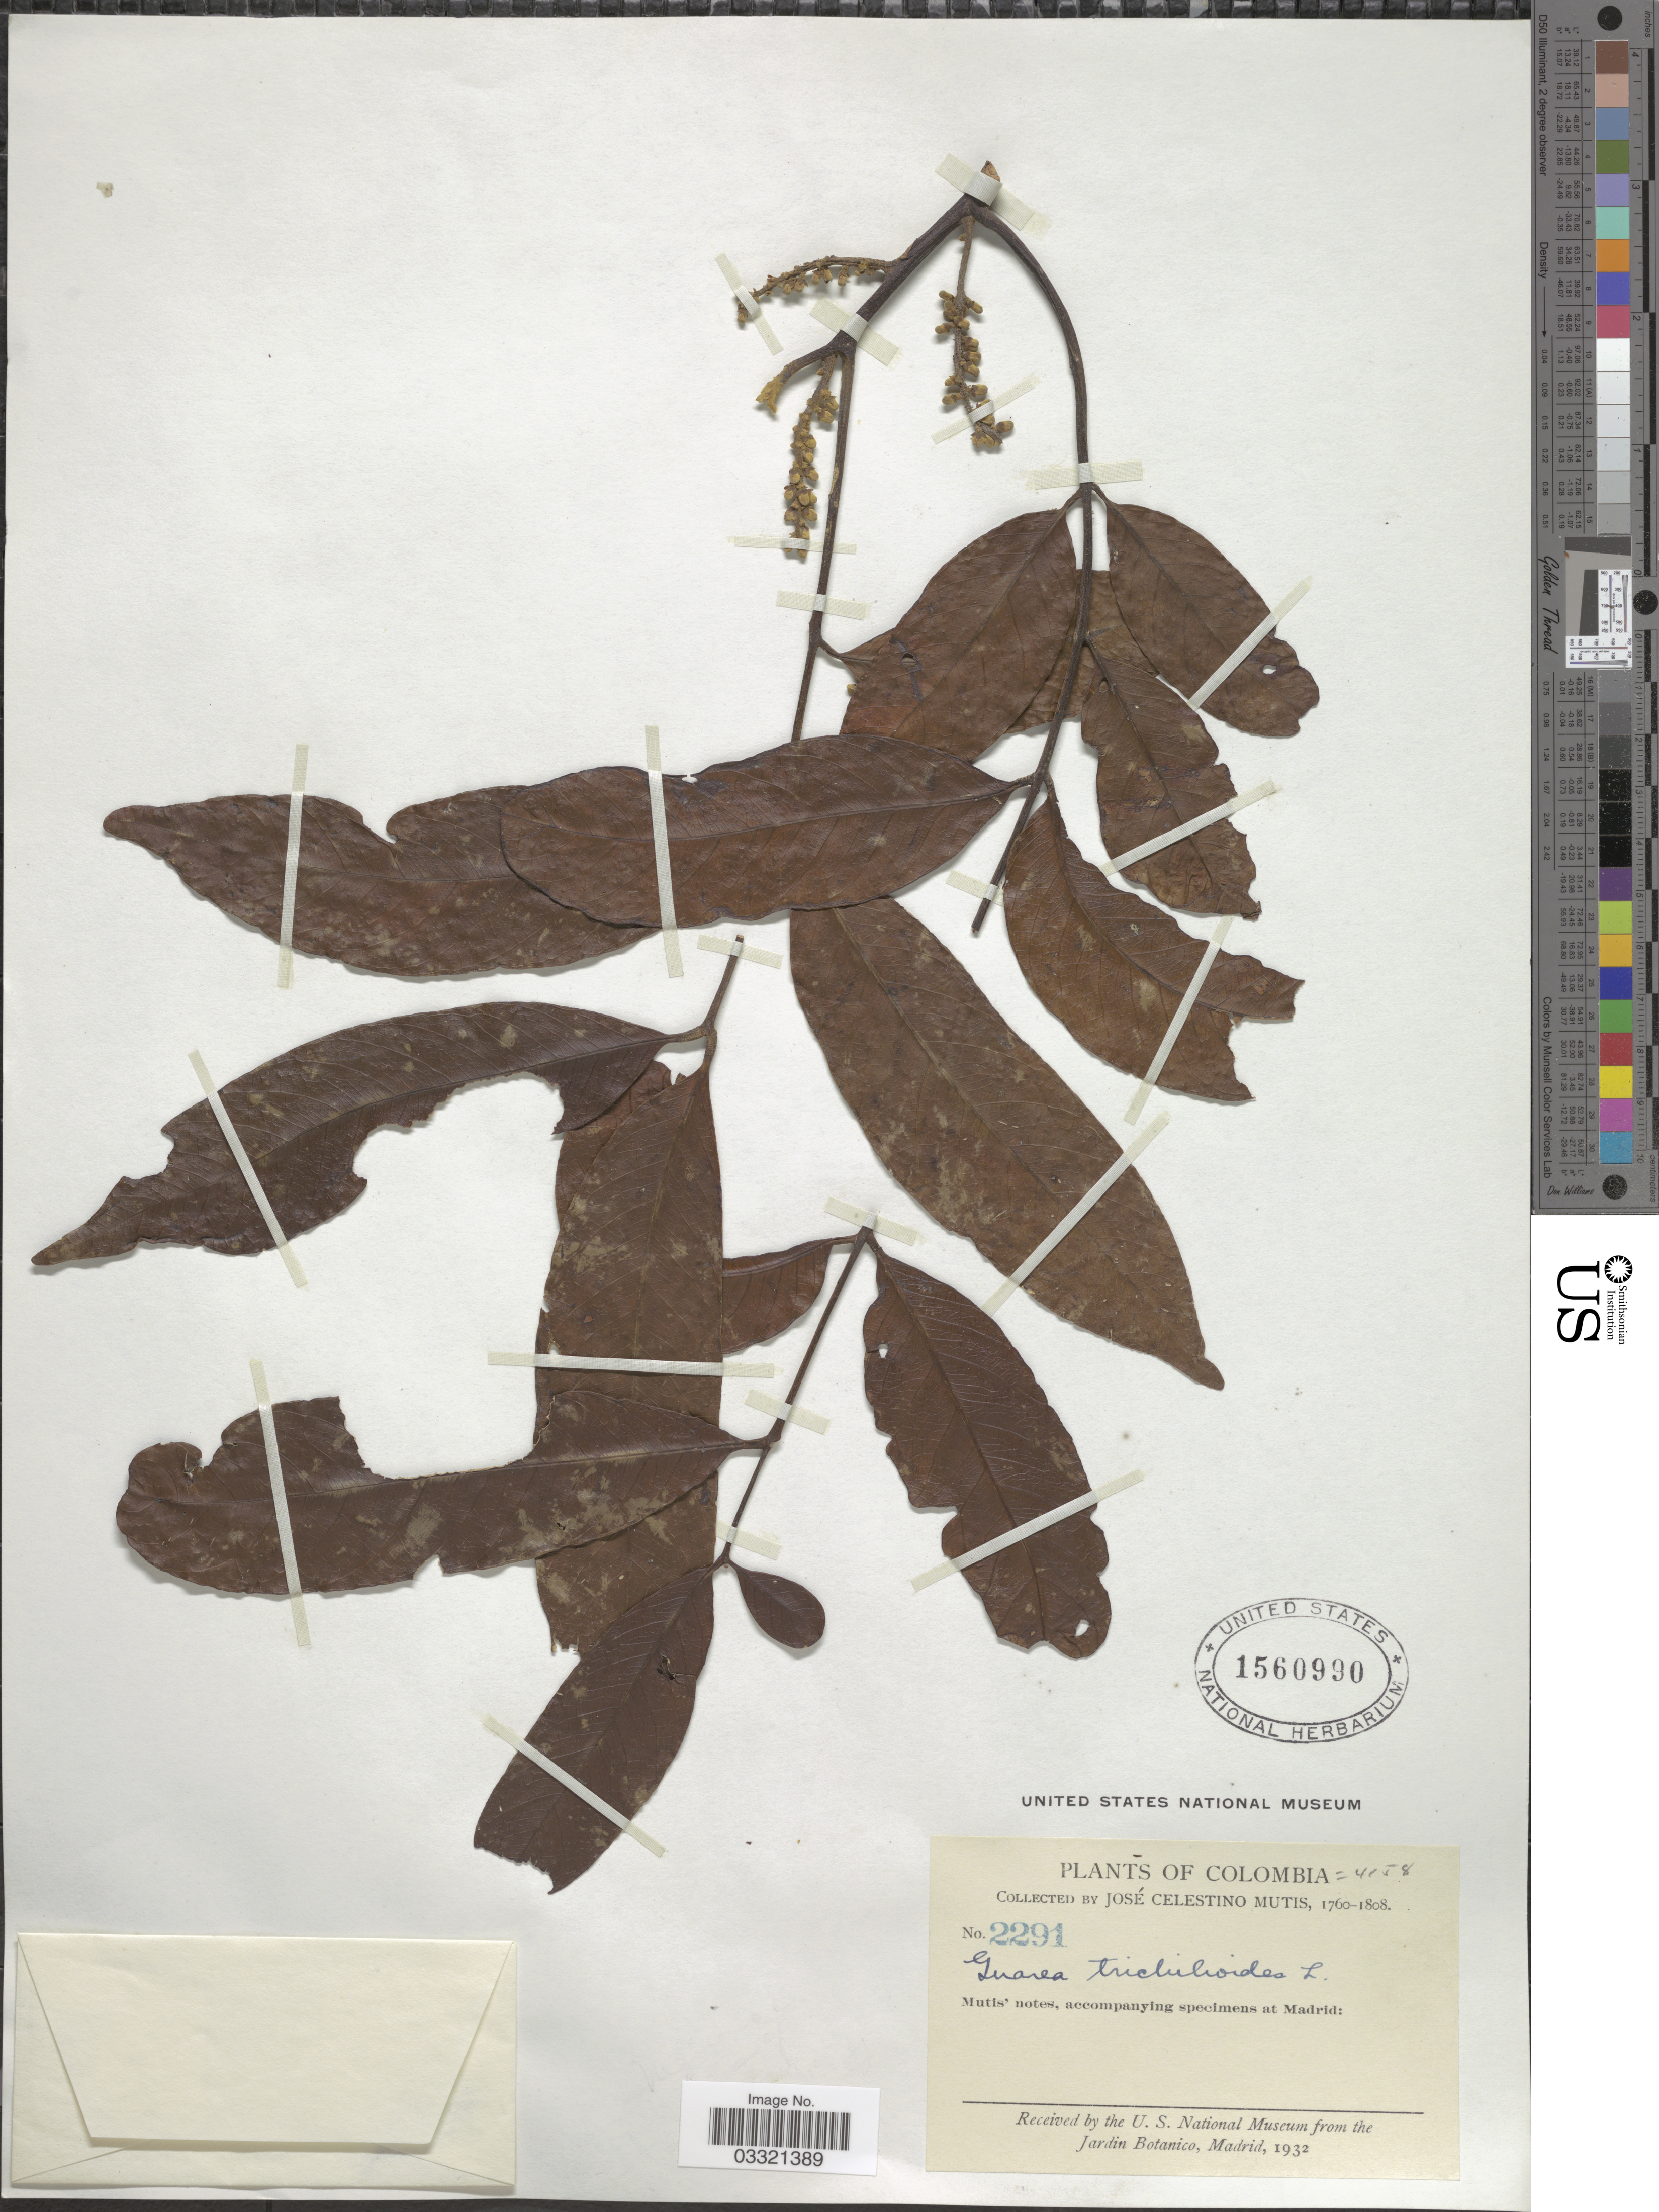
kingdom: Plantae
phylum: Tracheophyta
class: Magnoliopsida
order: Sapindales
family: Meliaceae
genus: Guarea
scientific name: Guarea guidonia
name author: (L.) Sleumer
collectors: J. C. B. Mutis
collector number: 2291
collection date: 1760/1808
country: Colombia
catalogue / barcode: US 1560990